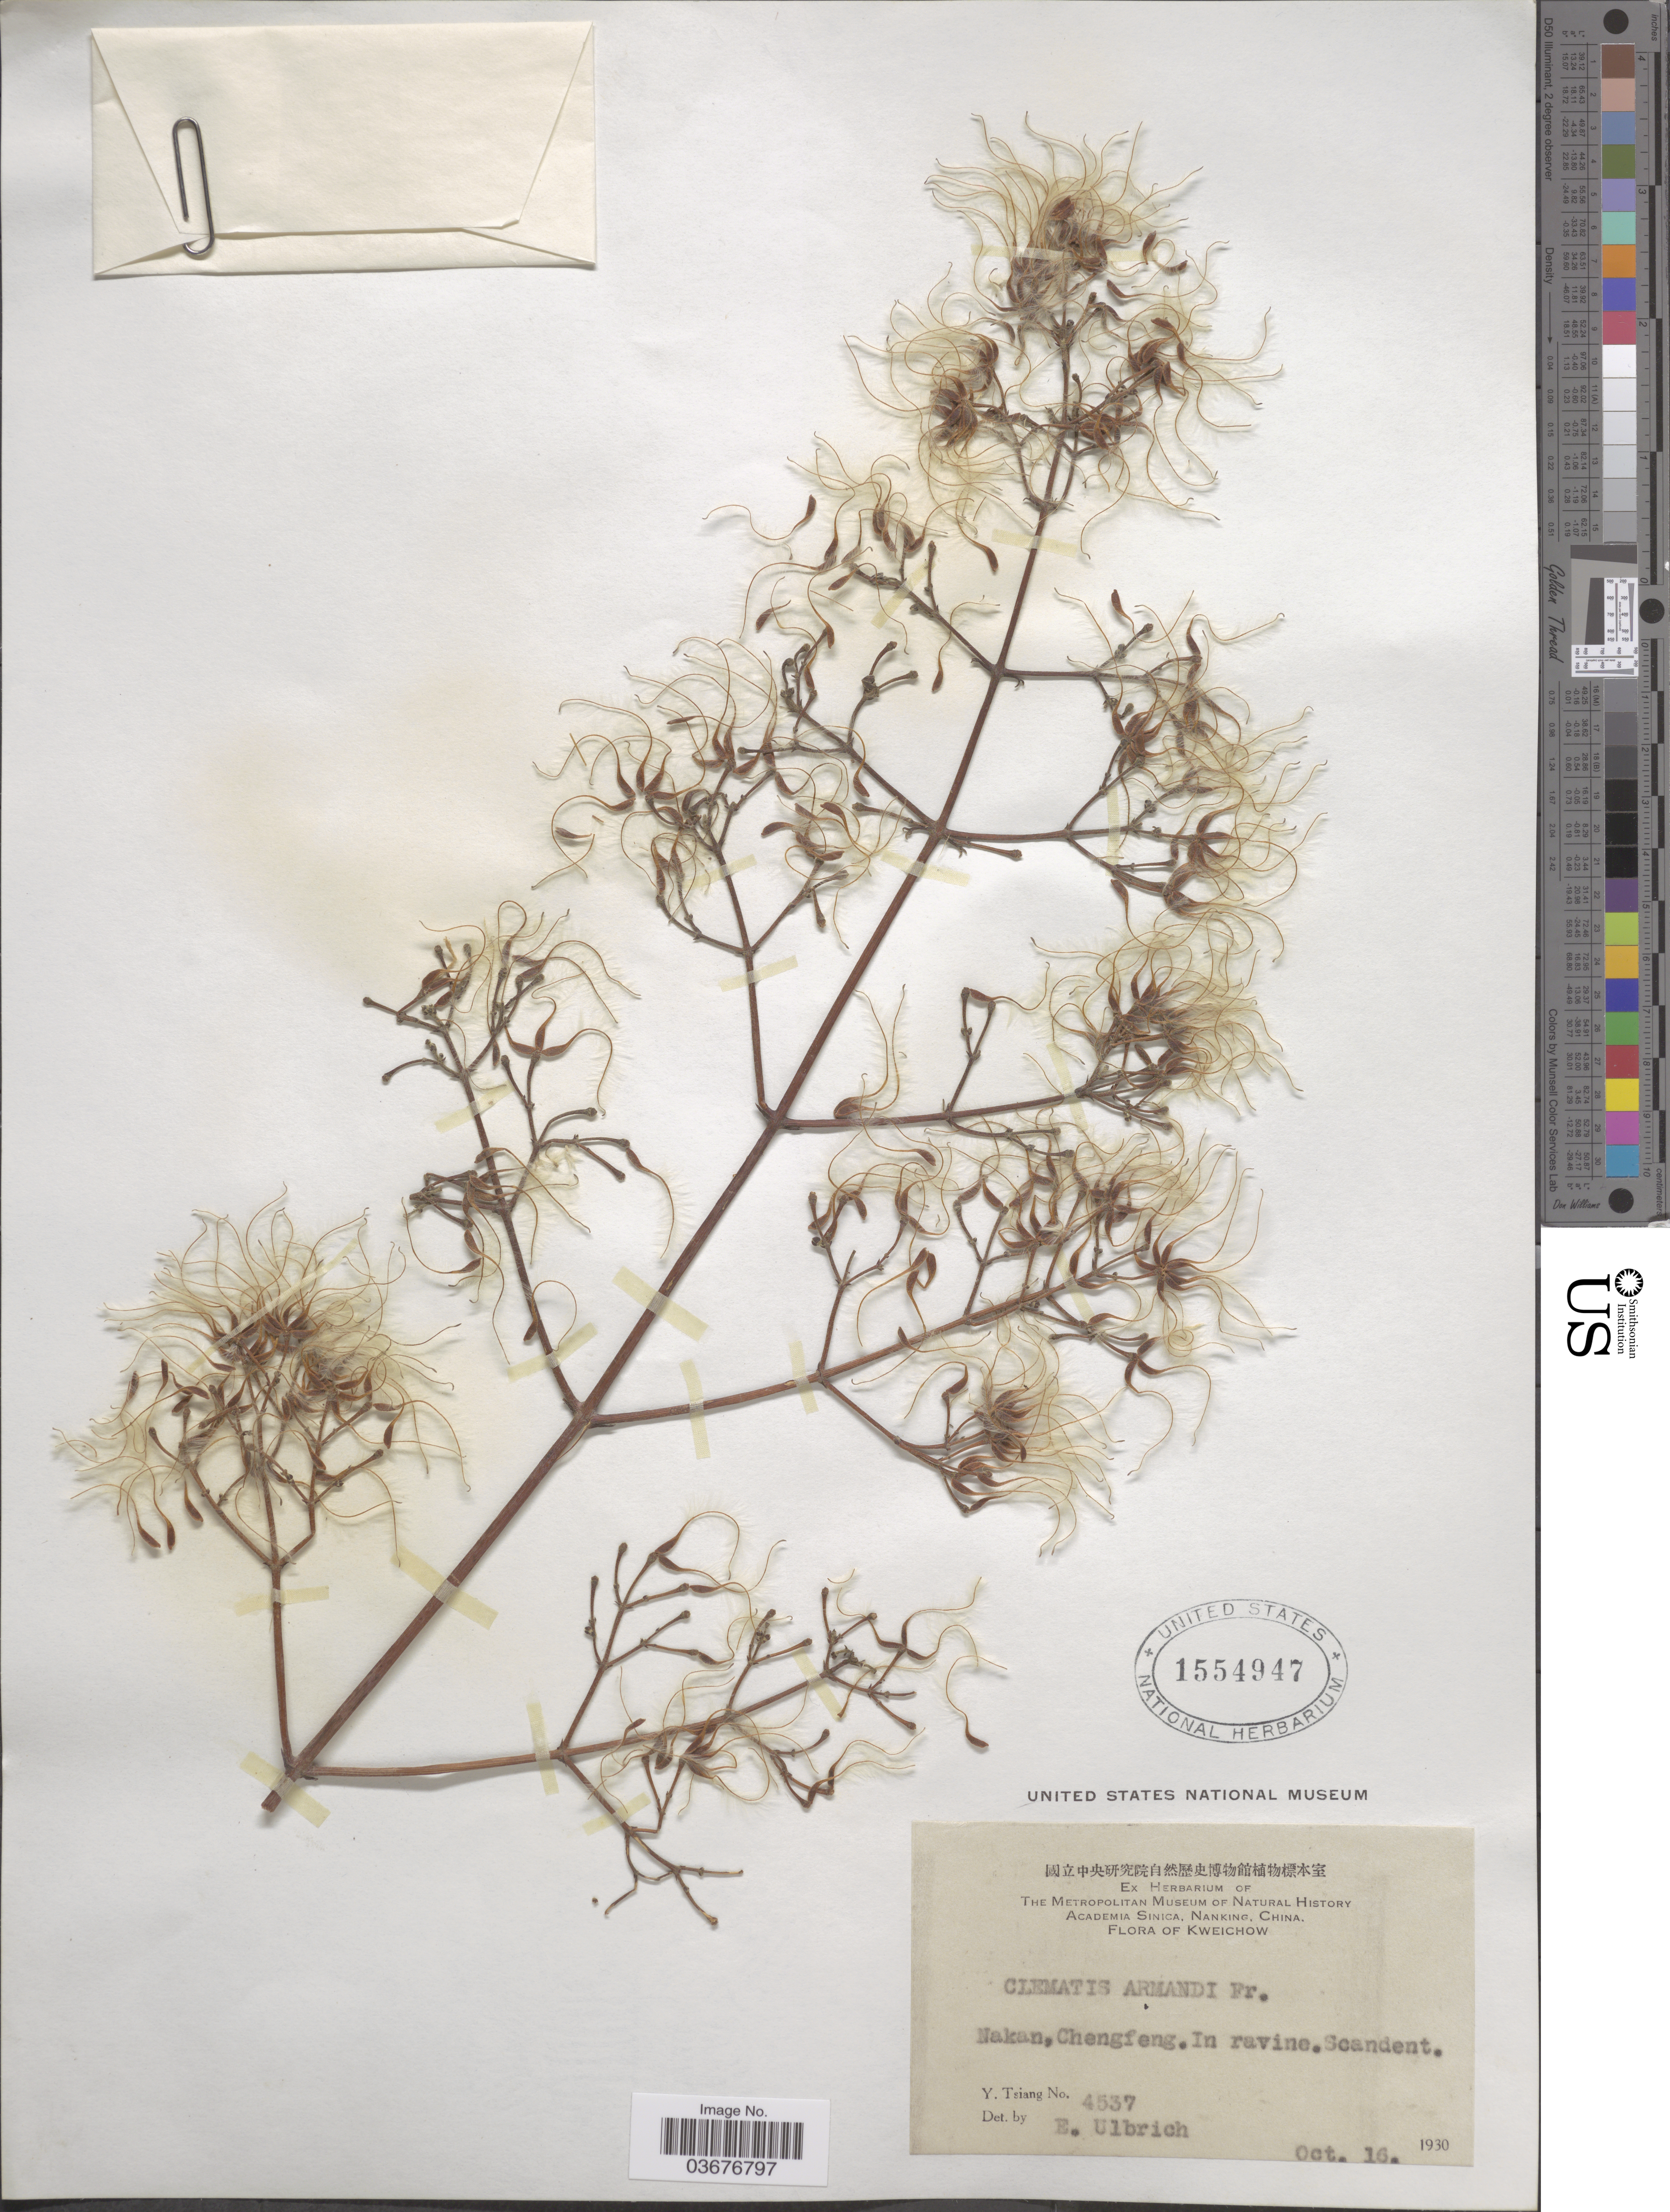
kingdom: Plantae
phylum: Tracheophyta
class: Magnoliopsida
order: Ranunculales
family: Ranunculaceae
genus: Clematis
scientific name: Clematis armandii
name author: Franch.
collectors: Y. Tsiang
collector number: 4537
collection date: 1930-10-16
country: China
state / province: Guizhou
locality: Kweichow. Nakan, Chengfeng.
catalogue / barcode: US 1554947